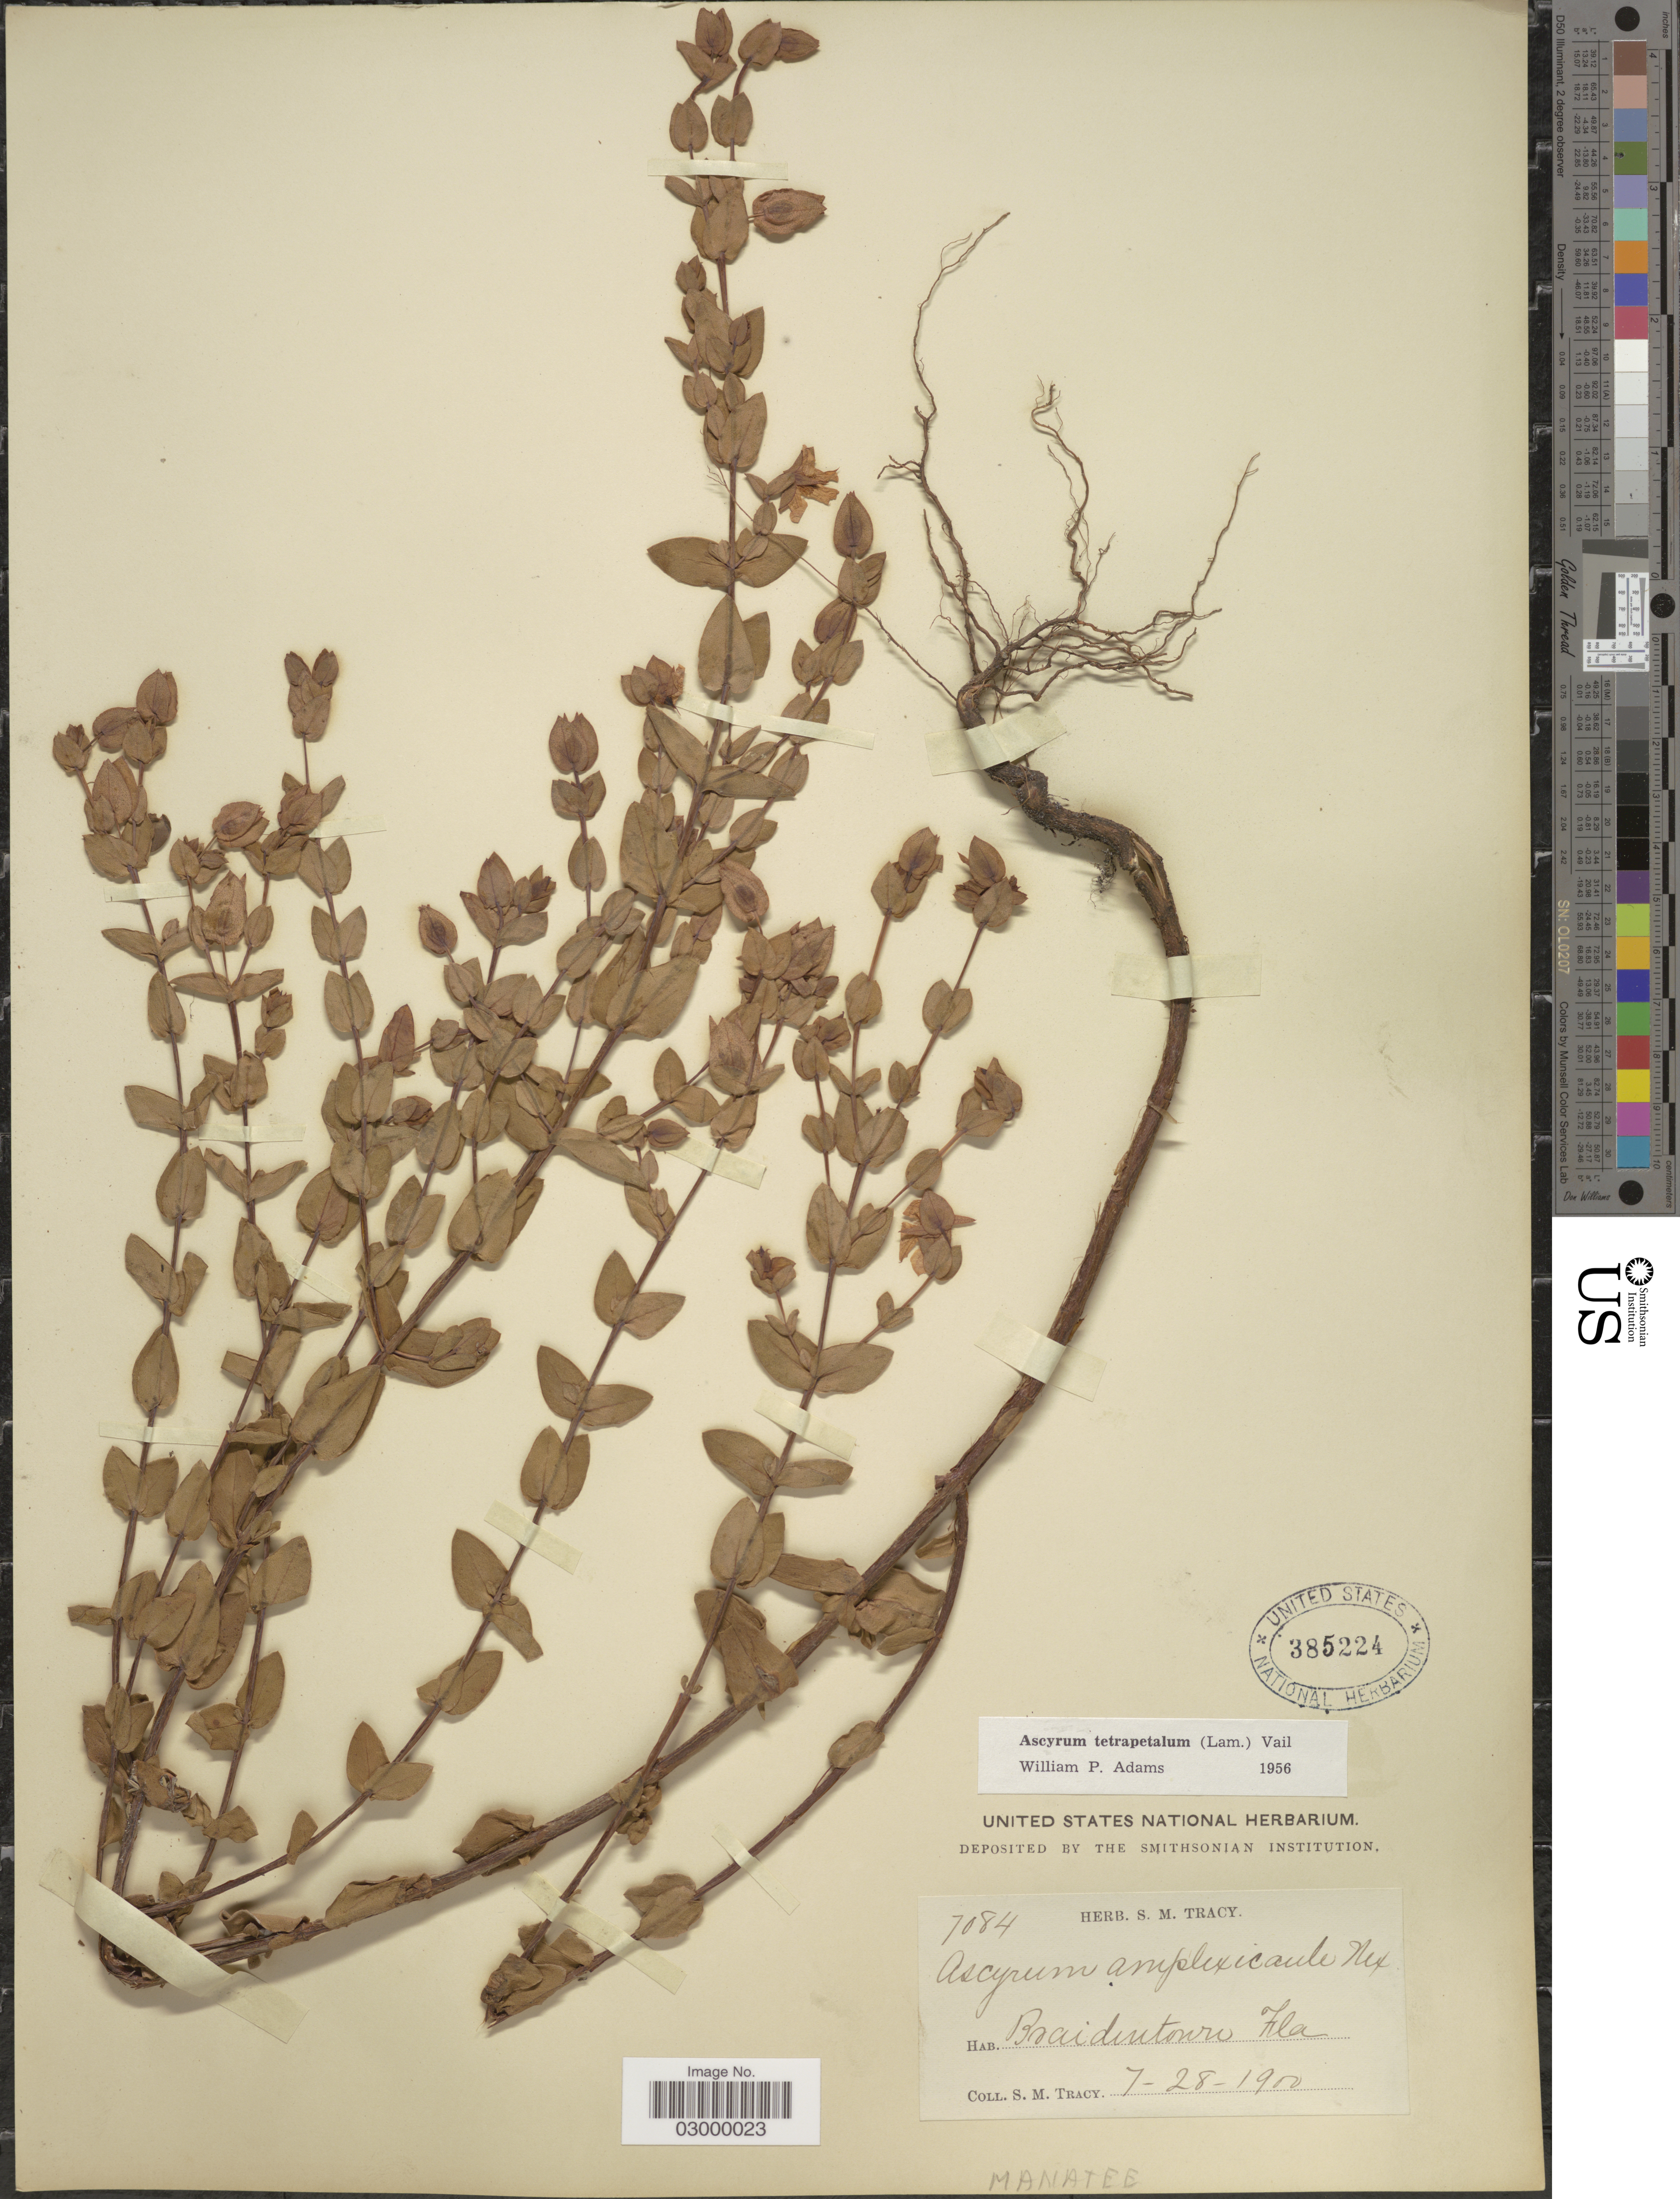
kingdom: Plantae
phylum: Tracheophyta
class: Magnoliopsida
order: Malpighiales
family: Hypericaceae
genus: Hypericum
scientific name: Hypericum tetrapetalum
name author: Lam.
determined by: Strong, Mark T., (BOT), Smithsonian Institution - National Museum of Natural History (UNITED STATES)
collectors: S. M. Tracy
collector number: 7084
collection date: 1900-07-28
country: United States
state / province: Florida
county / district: Manatee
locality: Braidentown Fla. Manatee.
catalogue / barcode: US 385224